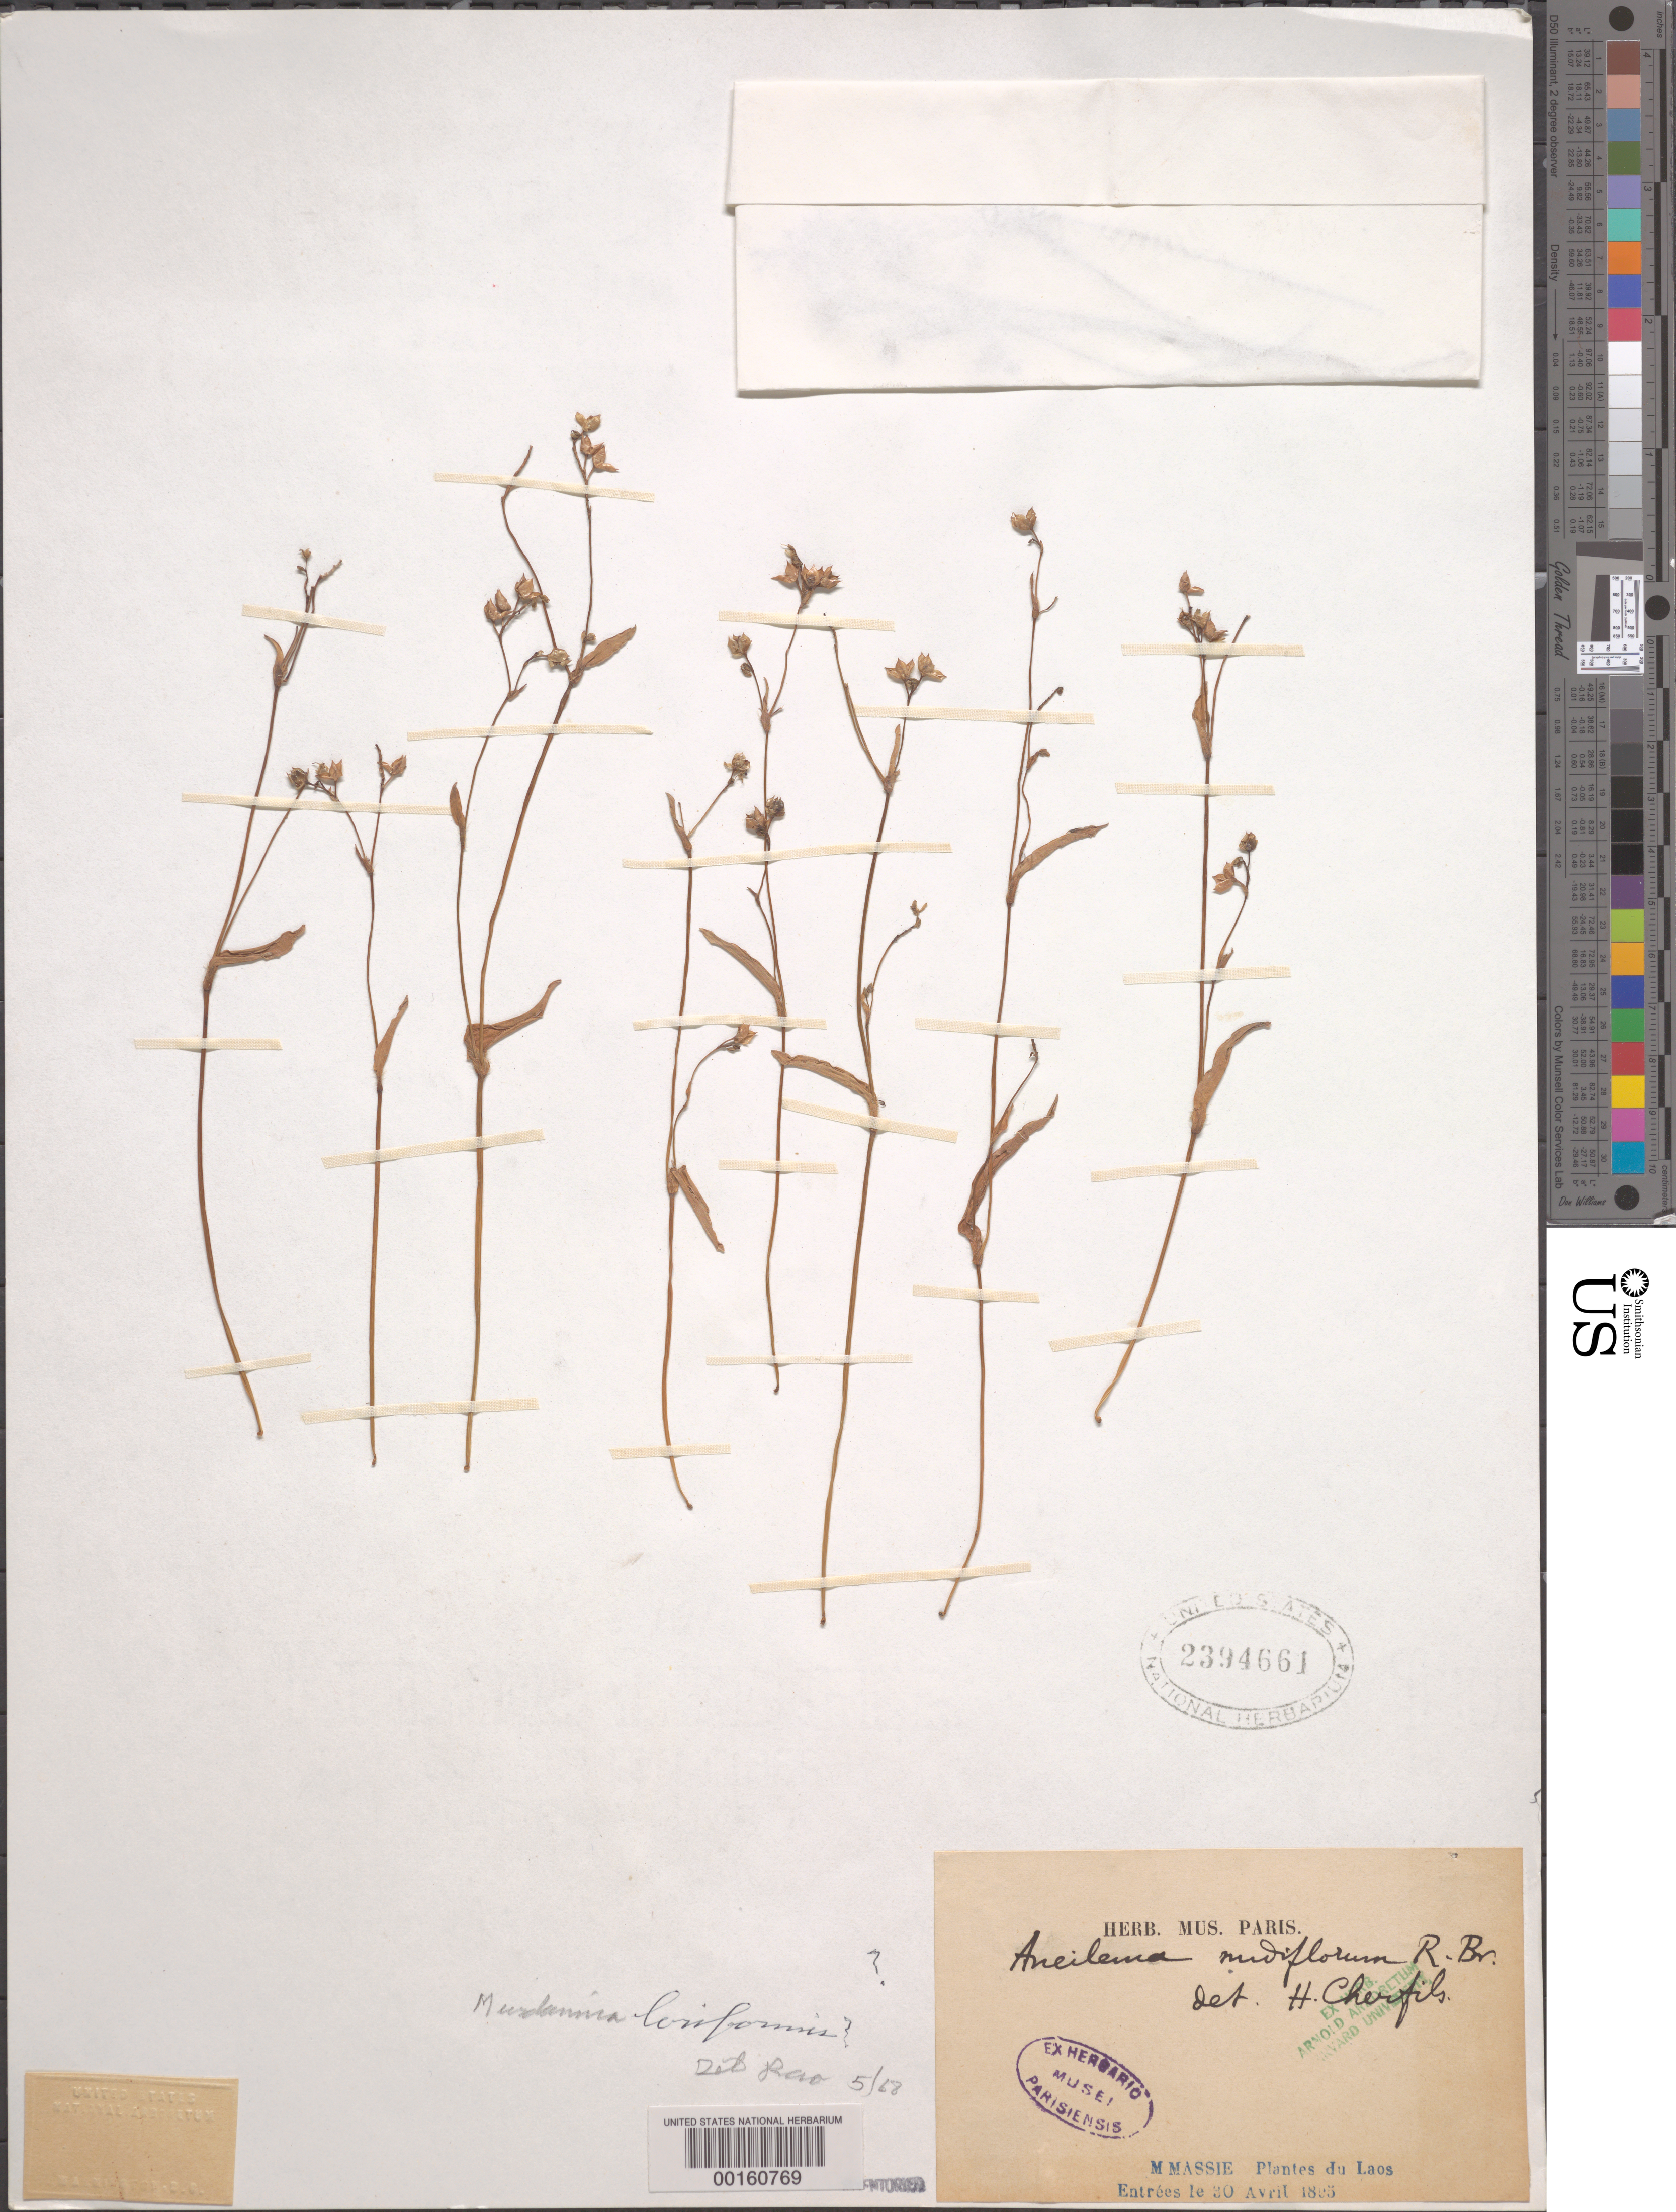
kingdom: Plantae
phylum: Tracheophyta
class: Liliopsida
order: Commelinales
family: Commelinaceae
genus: Murdannia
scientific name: Murdannia nudiflora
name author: (L.) Brenan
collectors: M. Massie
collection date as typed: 30 Apr 1895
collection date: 1895-04-30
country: Laos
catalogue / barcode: US 2394661